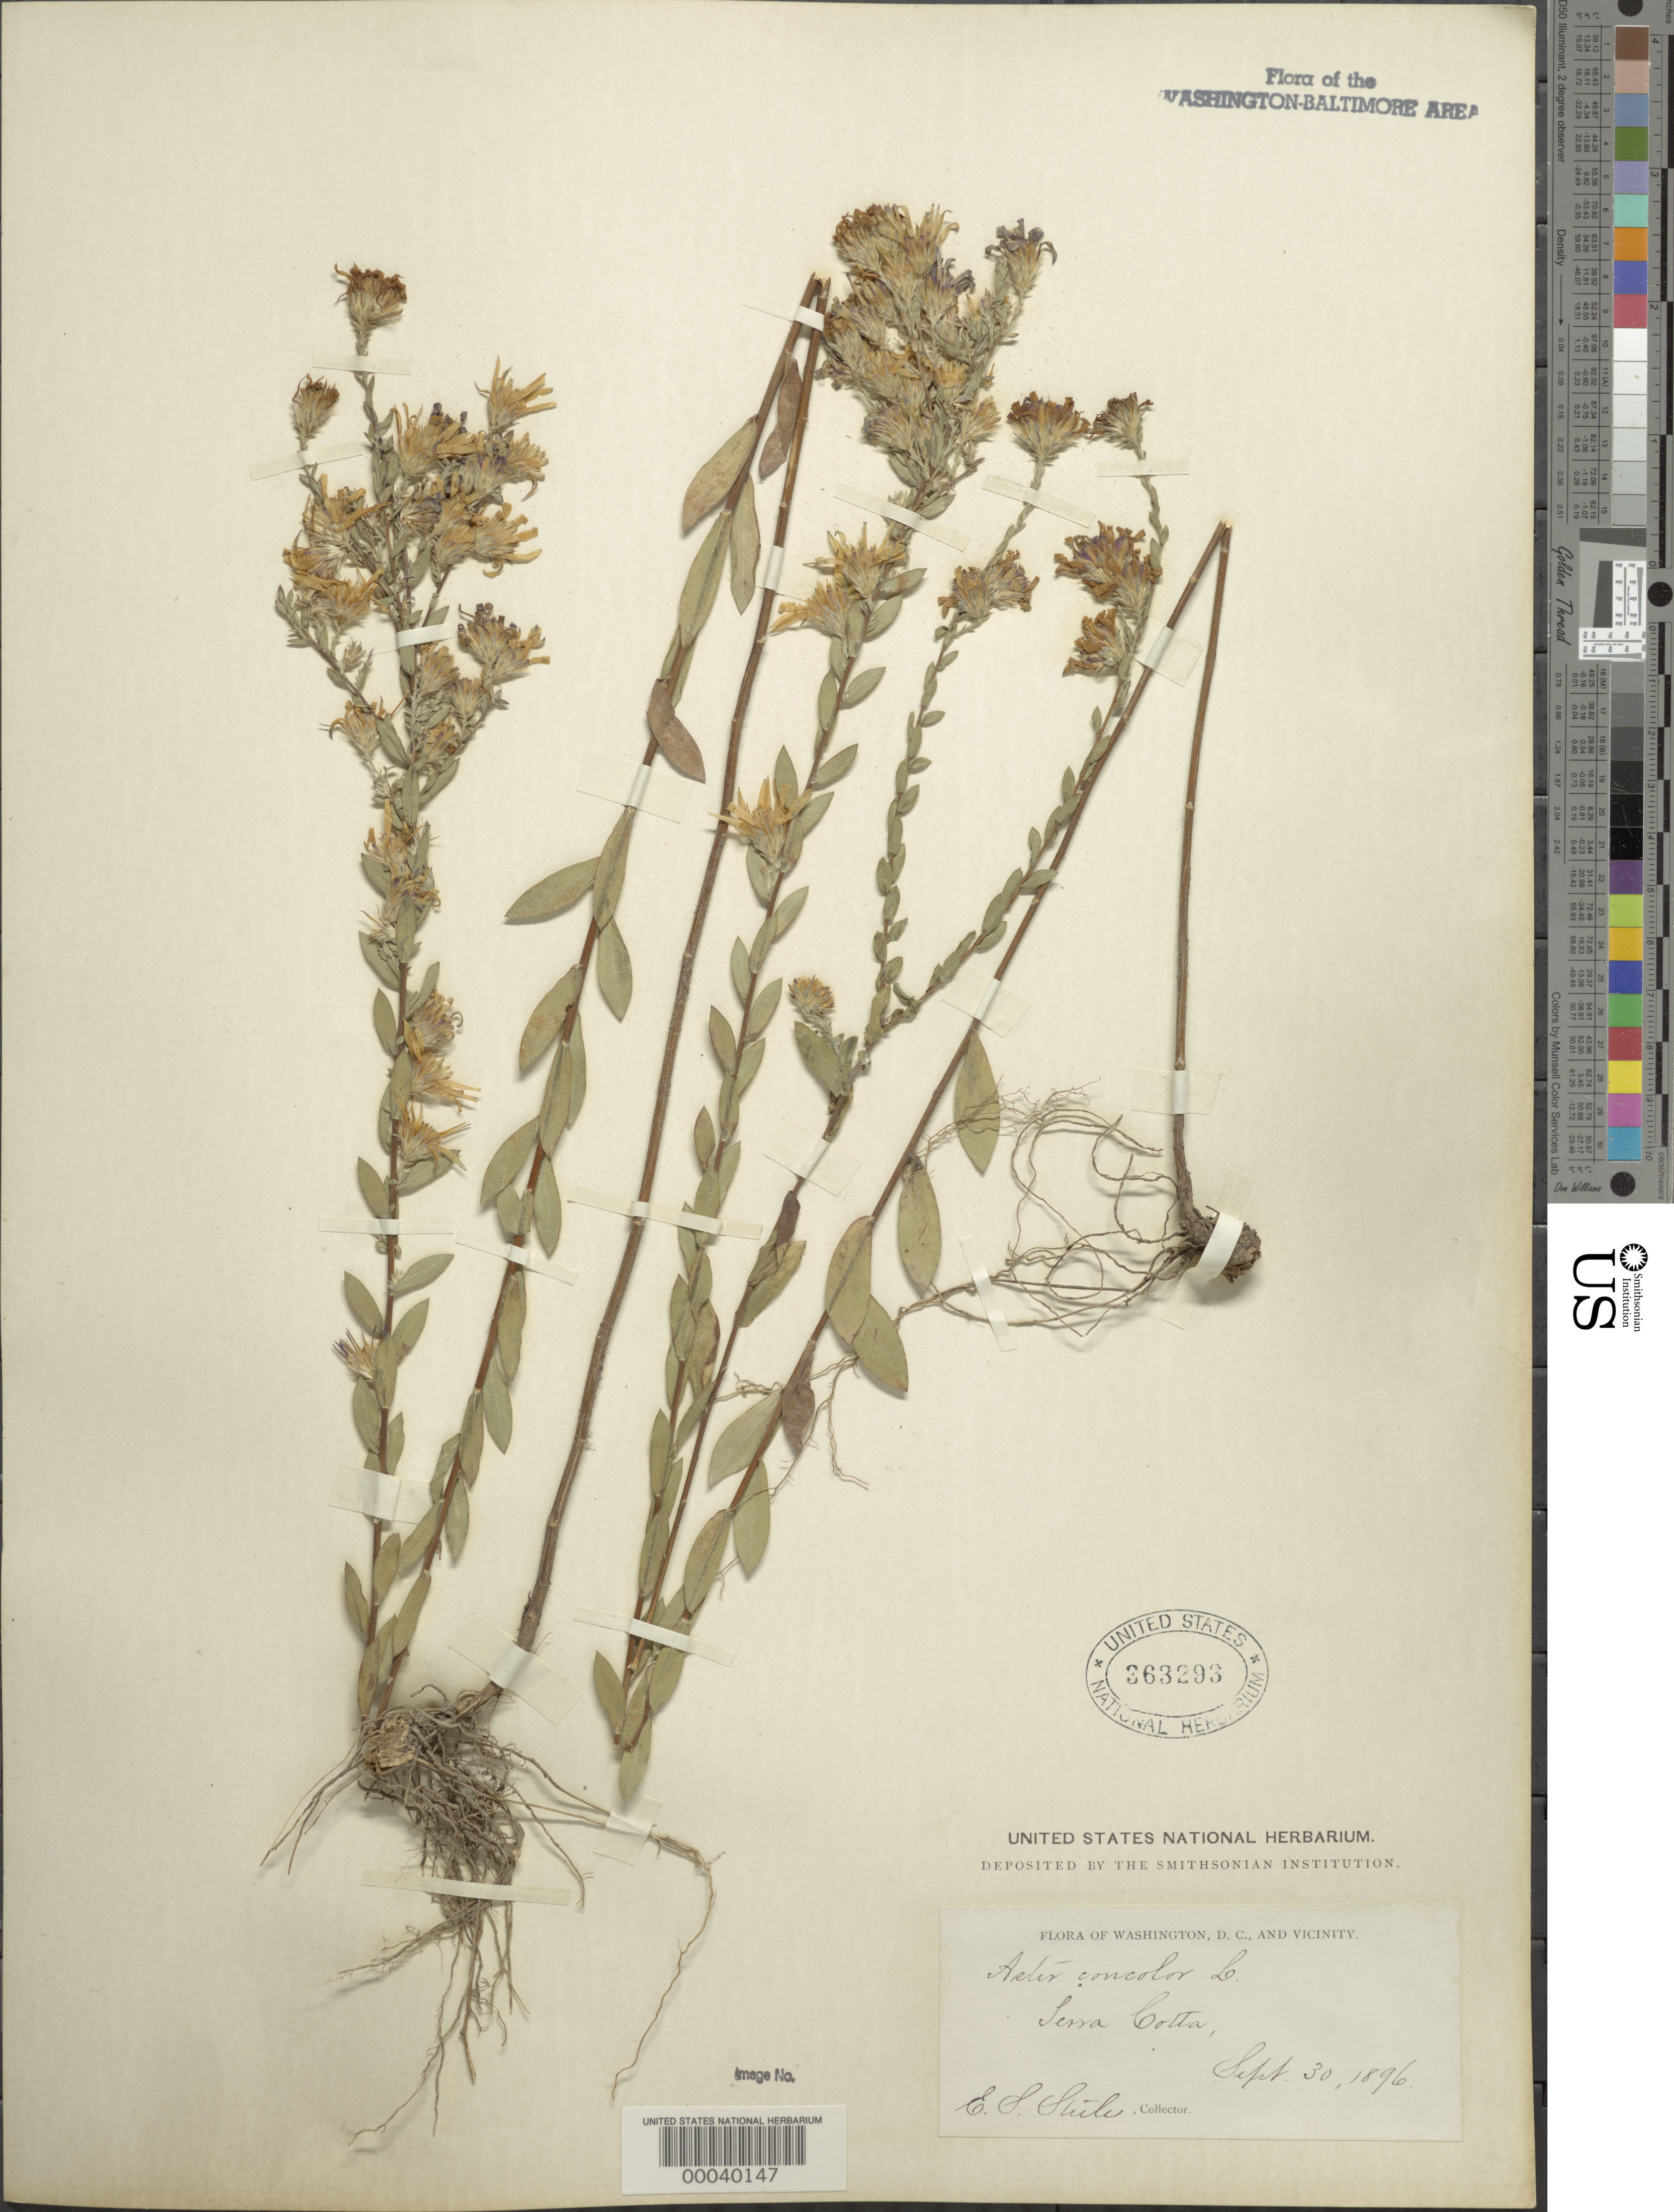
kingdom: Plantae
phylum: Tracheophyta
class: Magnoliopsida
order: Asterales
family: Asteraceae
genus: Symphyotrichum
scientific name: Symphyotrichum concolor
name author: (L.) G.L. Nesom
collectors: E. Steele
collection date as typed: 30 Sep 1896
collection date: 1896-09-30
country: United States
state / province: District of Columbia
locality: Terra Cotta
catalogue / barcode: US 363293